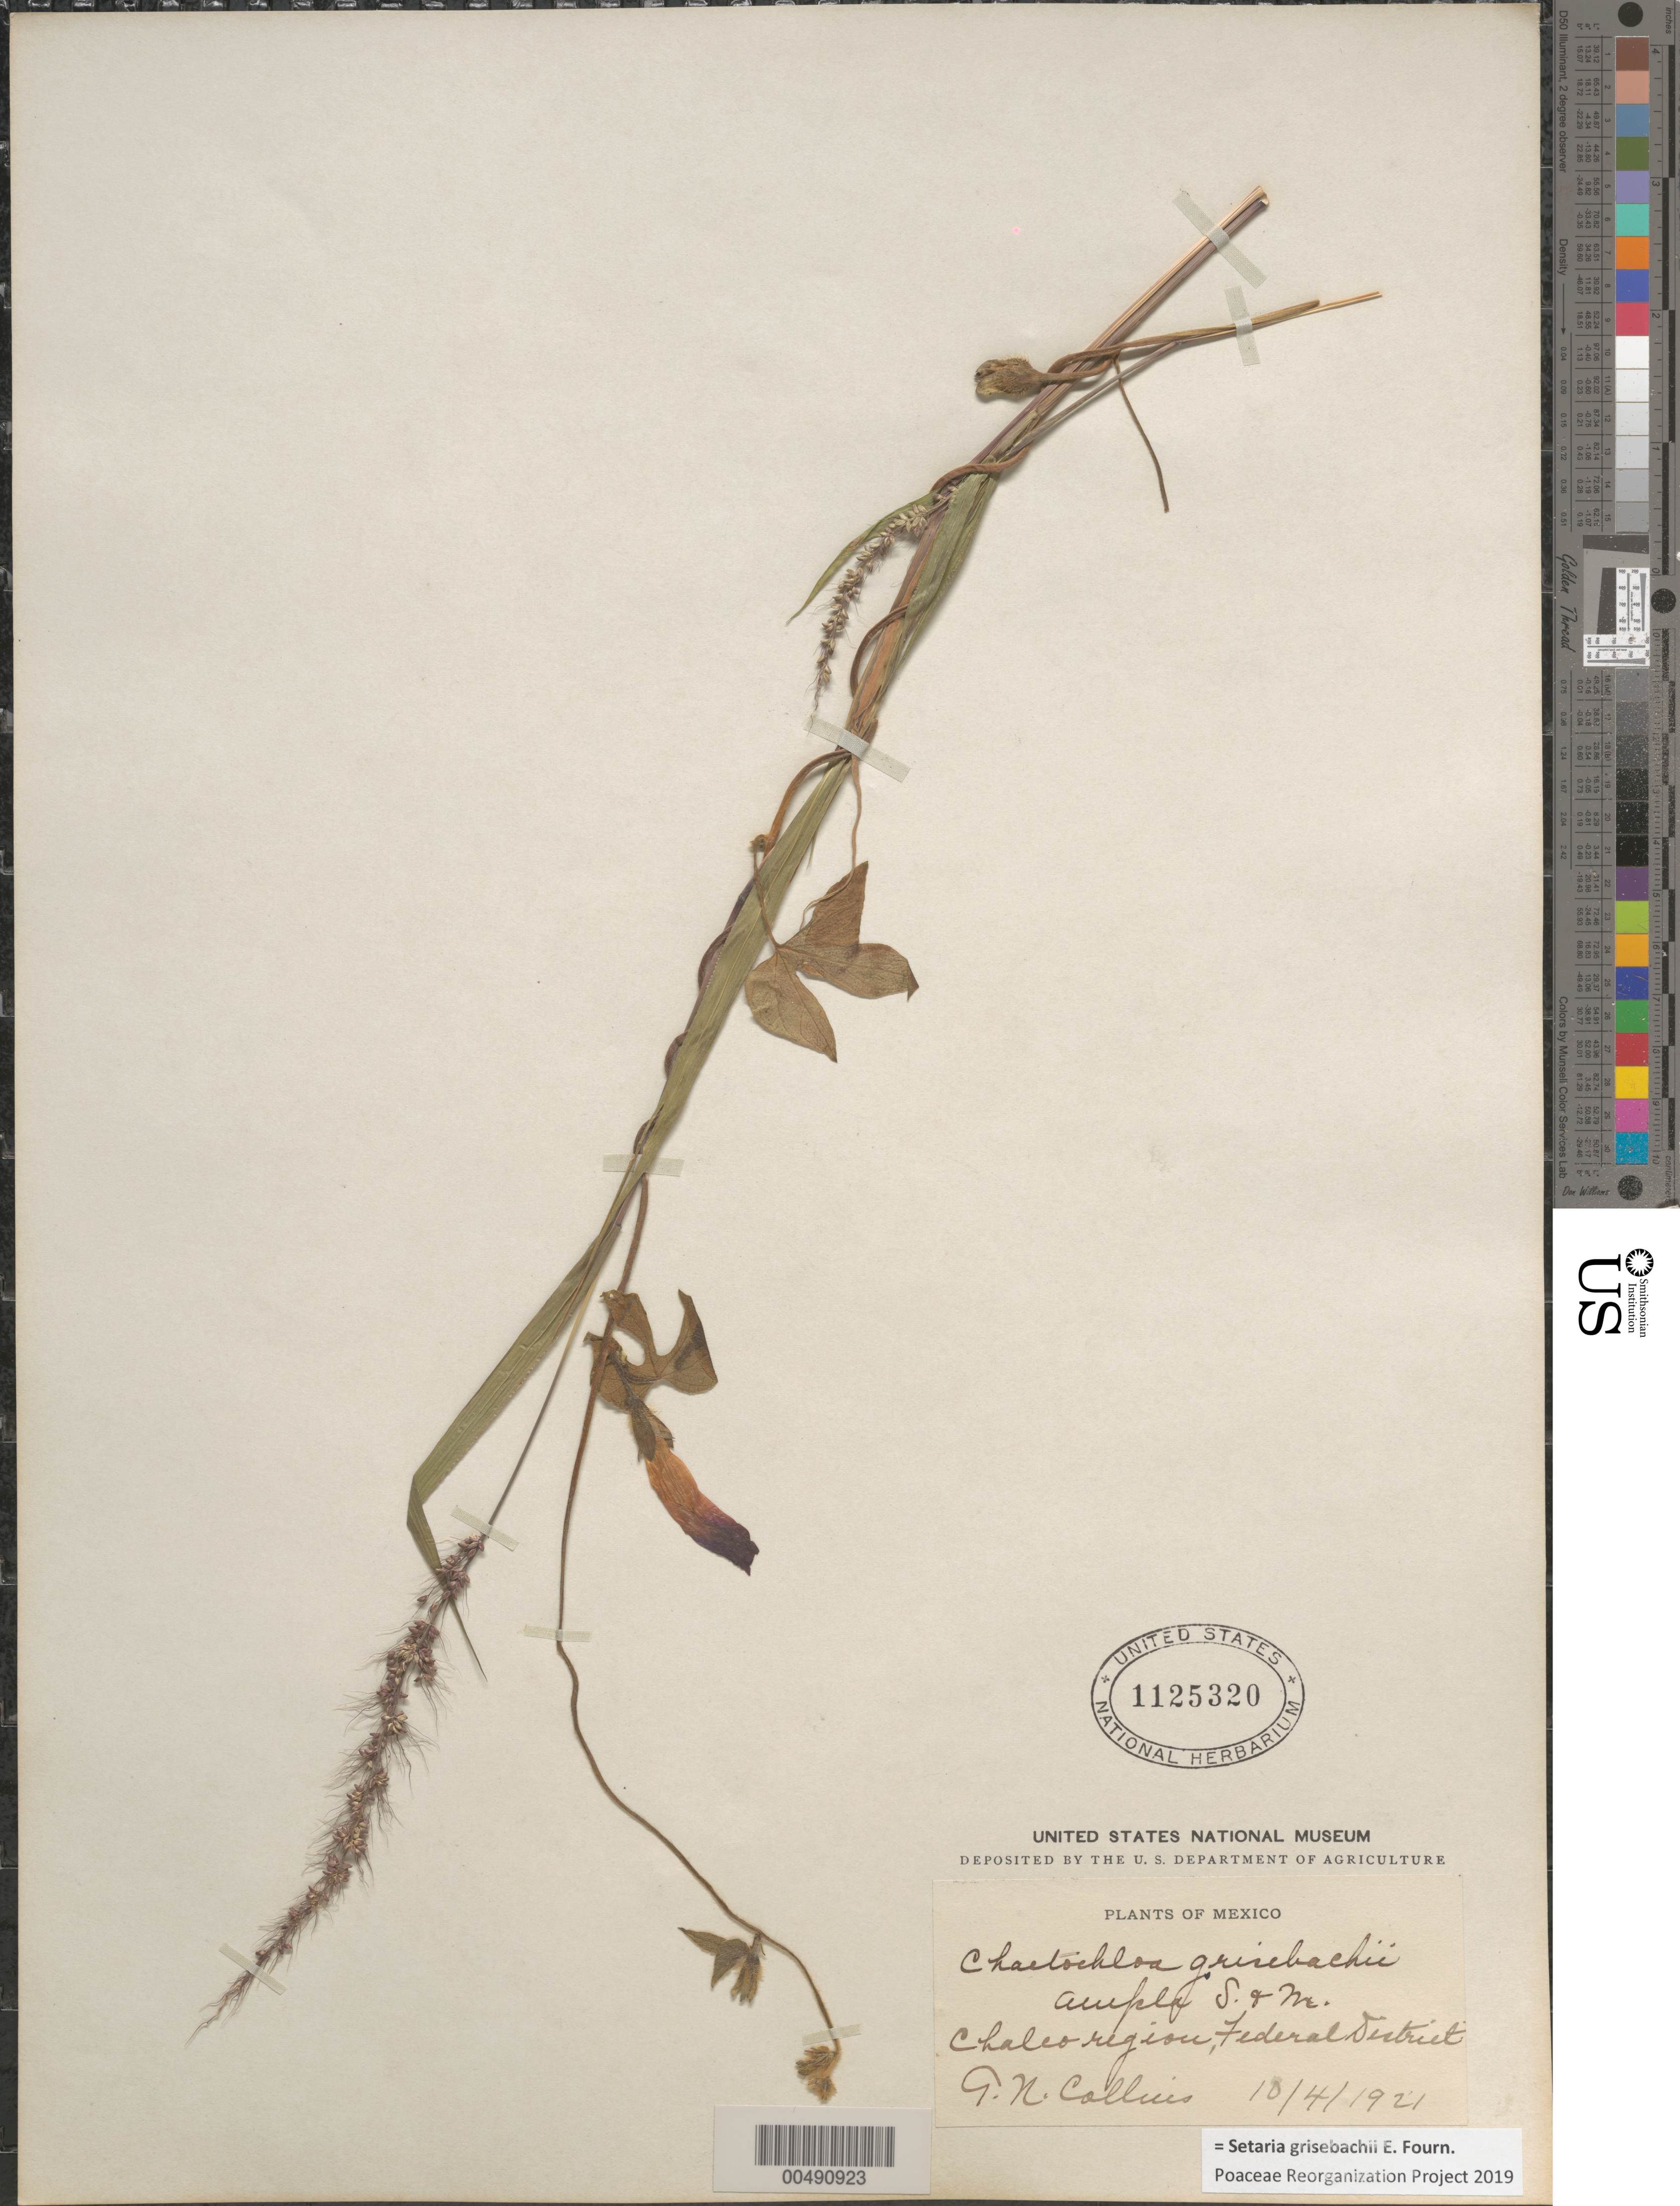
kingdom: Plantae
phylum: Tracheophyta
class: Liliopsida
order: Poales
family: Poaceae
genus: Setaria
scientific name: Setaria grisebachii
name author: E. Fourn.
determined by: Poaceae Reorganization Project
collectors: G. Collins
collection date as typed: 4 Oct 1921 or 10 Apr 1921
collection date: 1921-04-10 or 1921-10-04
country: Mexico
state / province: Distrito Federal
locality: Chalco region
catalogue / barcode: US 1125320